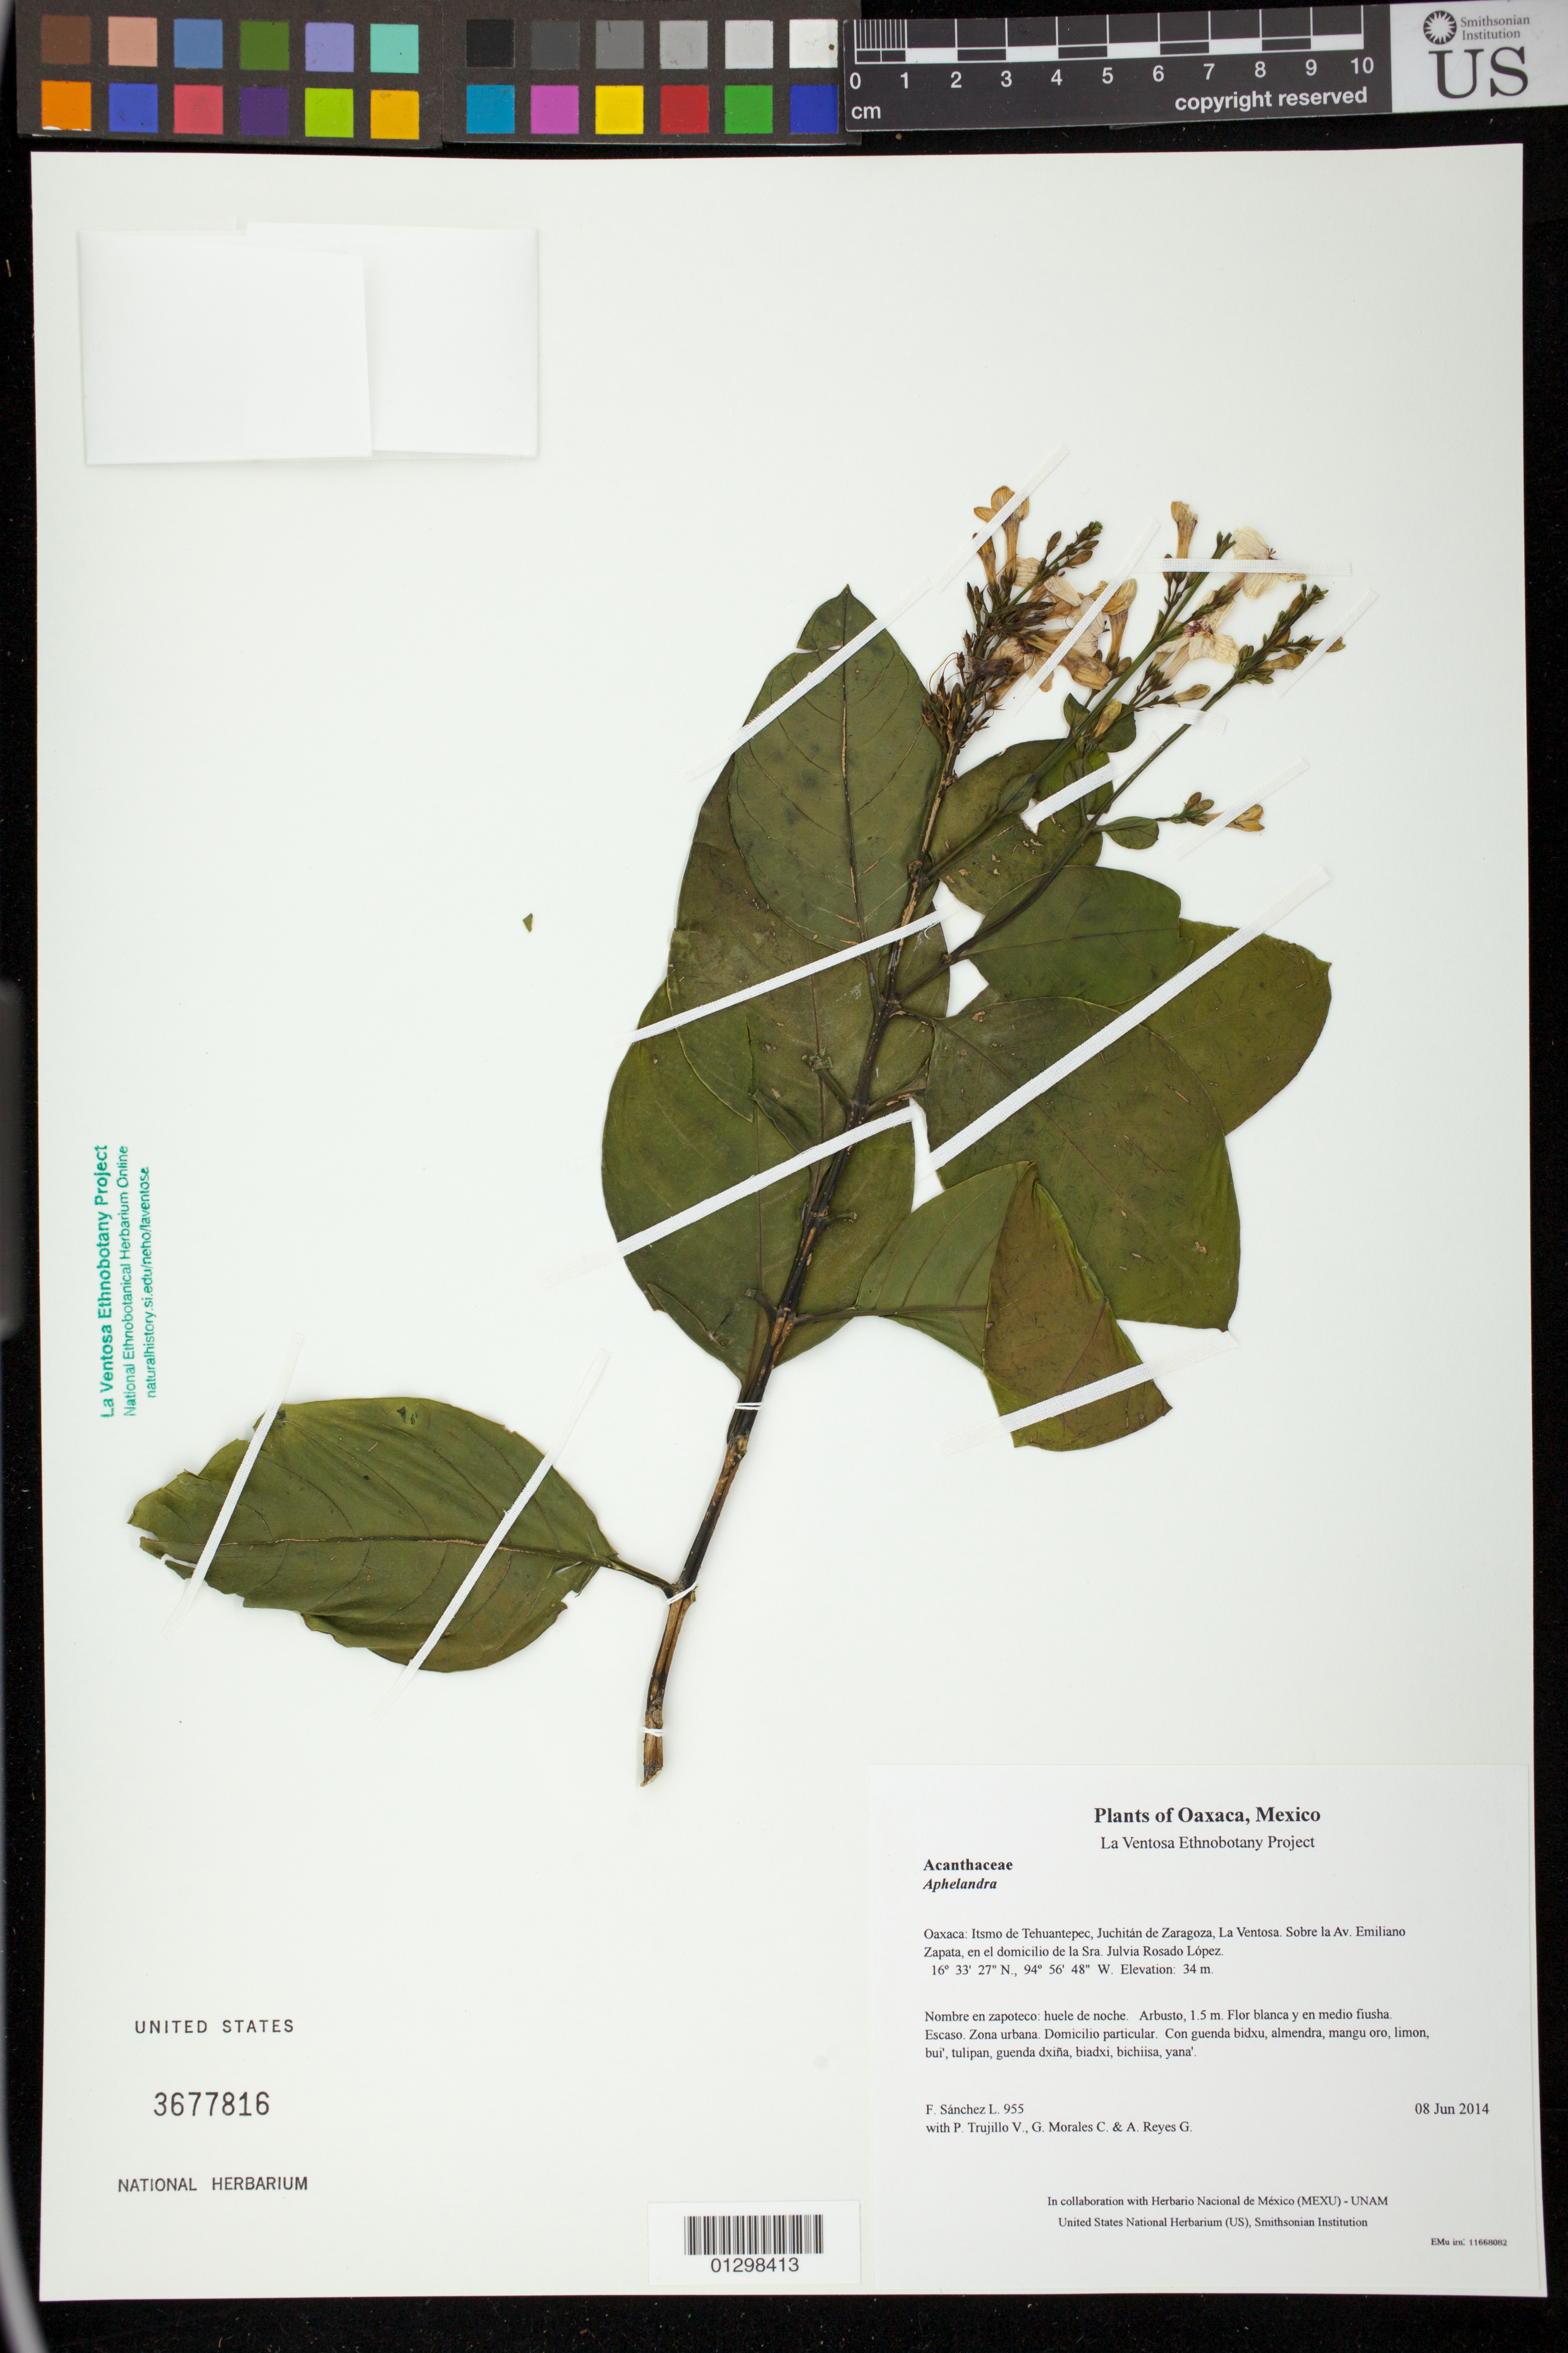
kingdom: Plantae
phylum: Tracheophyta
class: Magnoliopsida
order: Lamiales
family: Acanthaceae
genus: Pseuderanthemum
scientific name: Pseuderanthemum carruthersii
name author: (Seem.) Guillaumin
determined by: Reyes García, A.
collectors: F. Sánchez L., P. Trujillo V., G. Morales C. & A. Reyes G.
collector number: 955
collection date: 2014-06-08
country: Mexico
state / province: Oaxaca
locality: Itsmo de Tehuantepec, Juchitán de Zaragoza, La Ventosa. Sobre la Av. Emiliano Zapata, en el domicilio de la Sra. Julvia Rosado López.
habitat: Zona urbana. Domicilio particular.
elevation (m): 34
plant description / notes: MEXU, US; Yaga bandaga. 1.5 m. Guie' naquichi' ne galahui' fiusha. Huaxie'.; huele de noche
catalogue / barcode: US 3677816